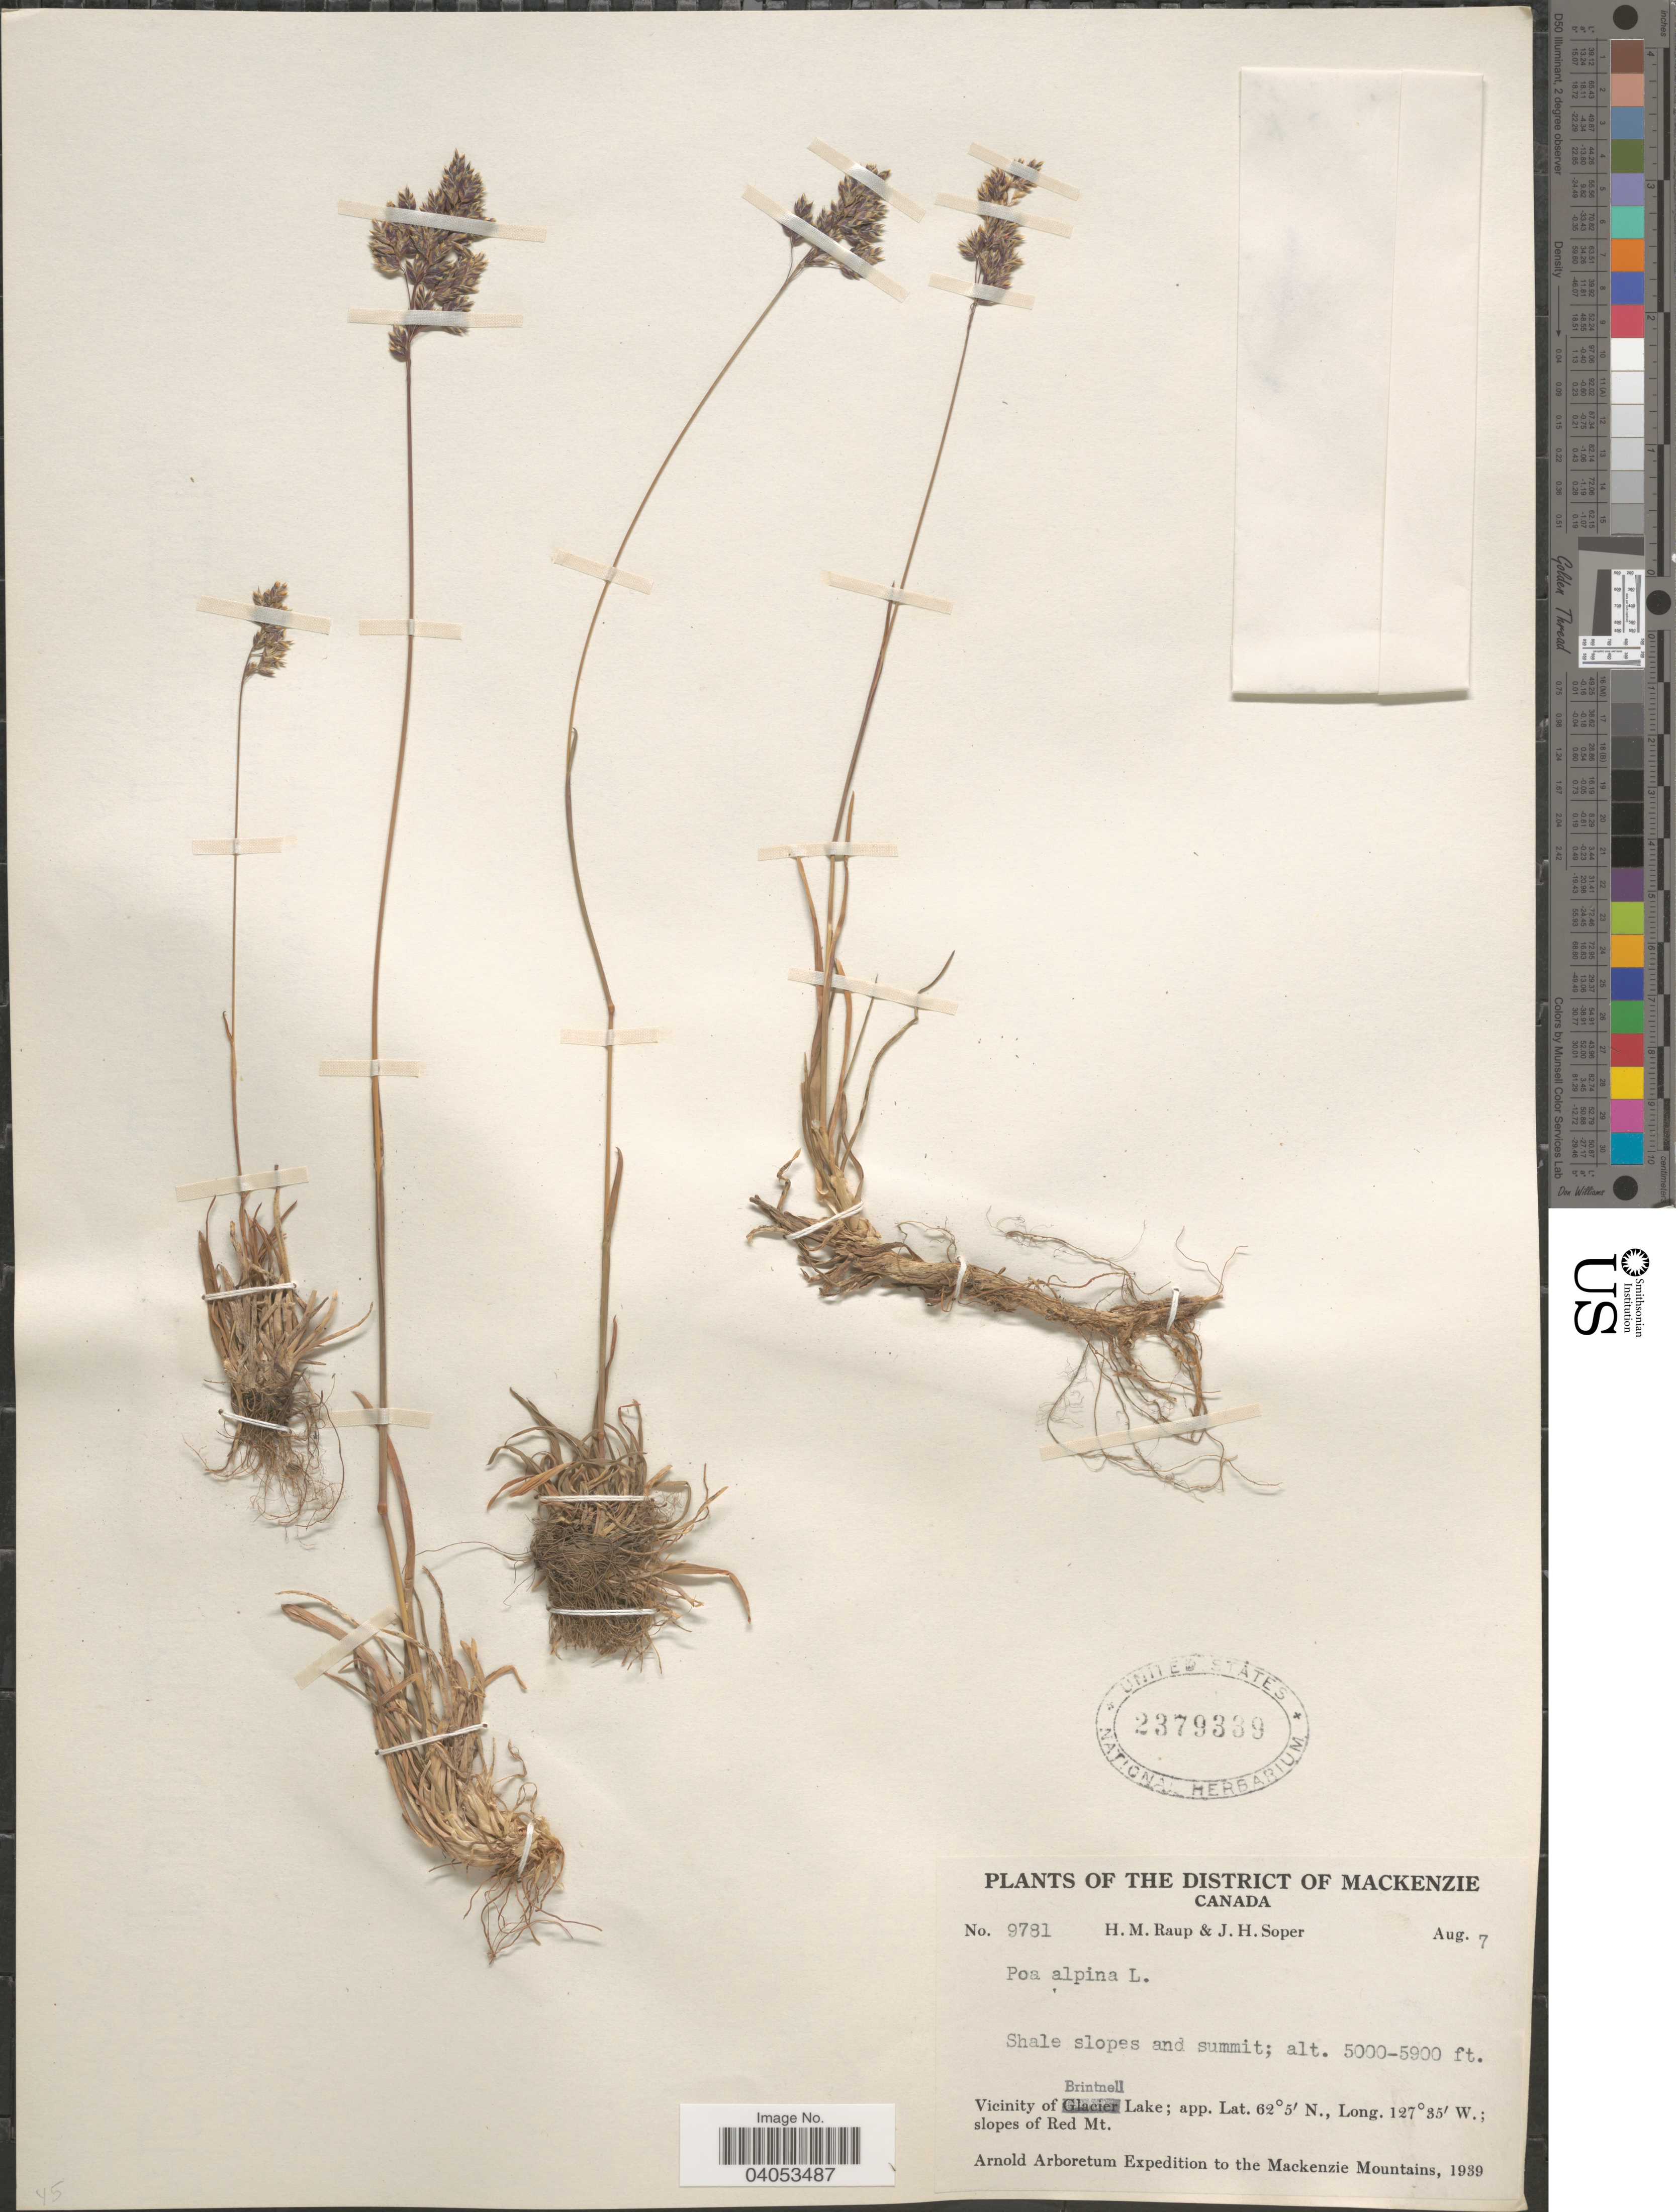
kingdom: Plantae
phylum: Tracheophyta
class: Liliopsida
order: Poales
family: Poaceae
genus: Poa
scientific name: Poa alpina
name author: L.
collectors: H. Raup & J. H. Soper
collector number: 9781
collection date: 1939-08-07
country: Canada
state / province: Alberta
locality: The District of Mackenzie. Vicinity of Brintnell Lakes; slopes of Red Mt. The Mackenzie Mountains.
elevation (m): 1524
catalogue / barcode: US 2379339